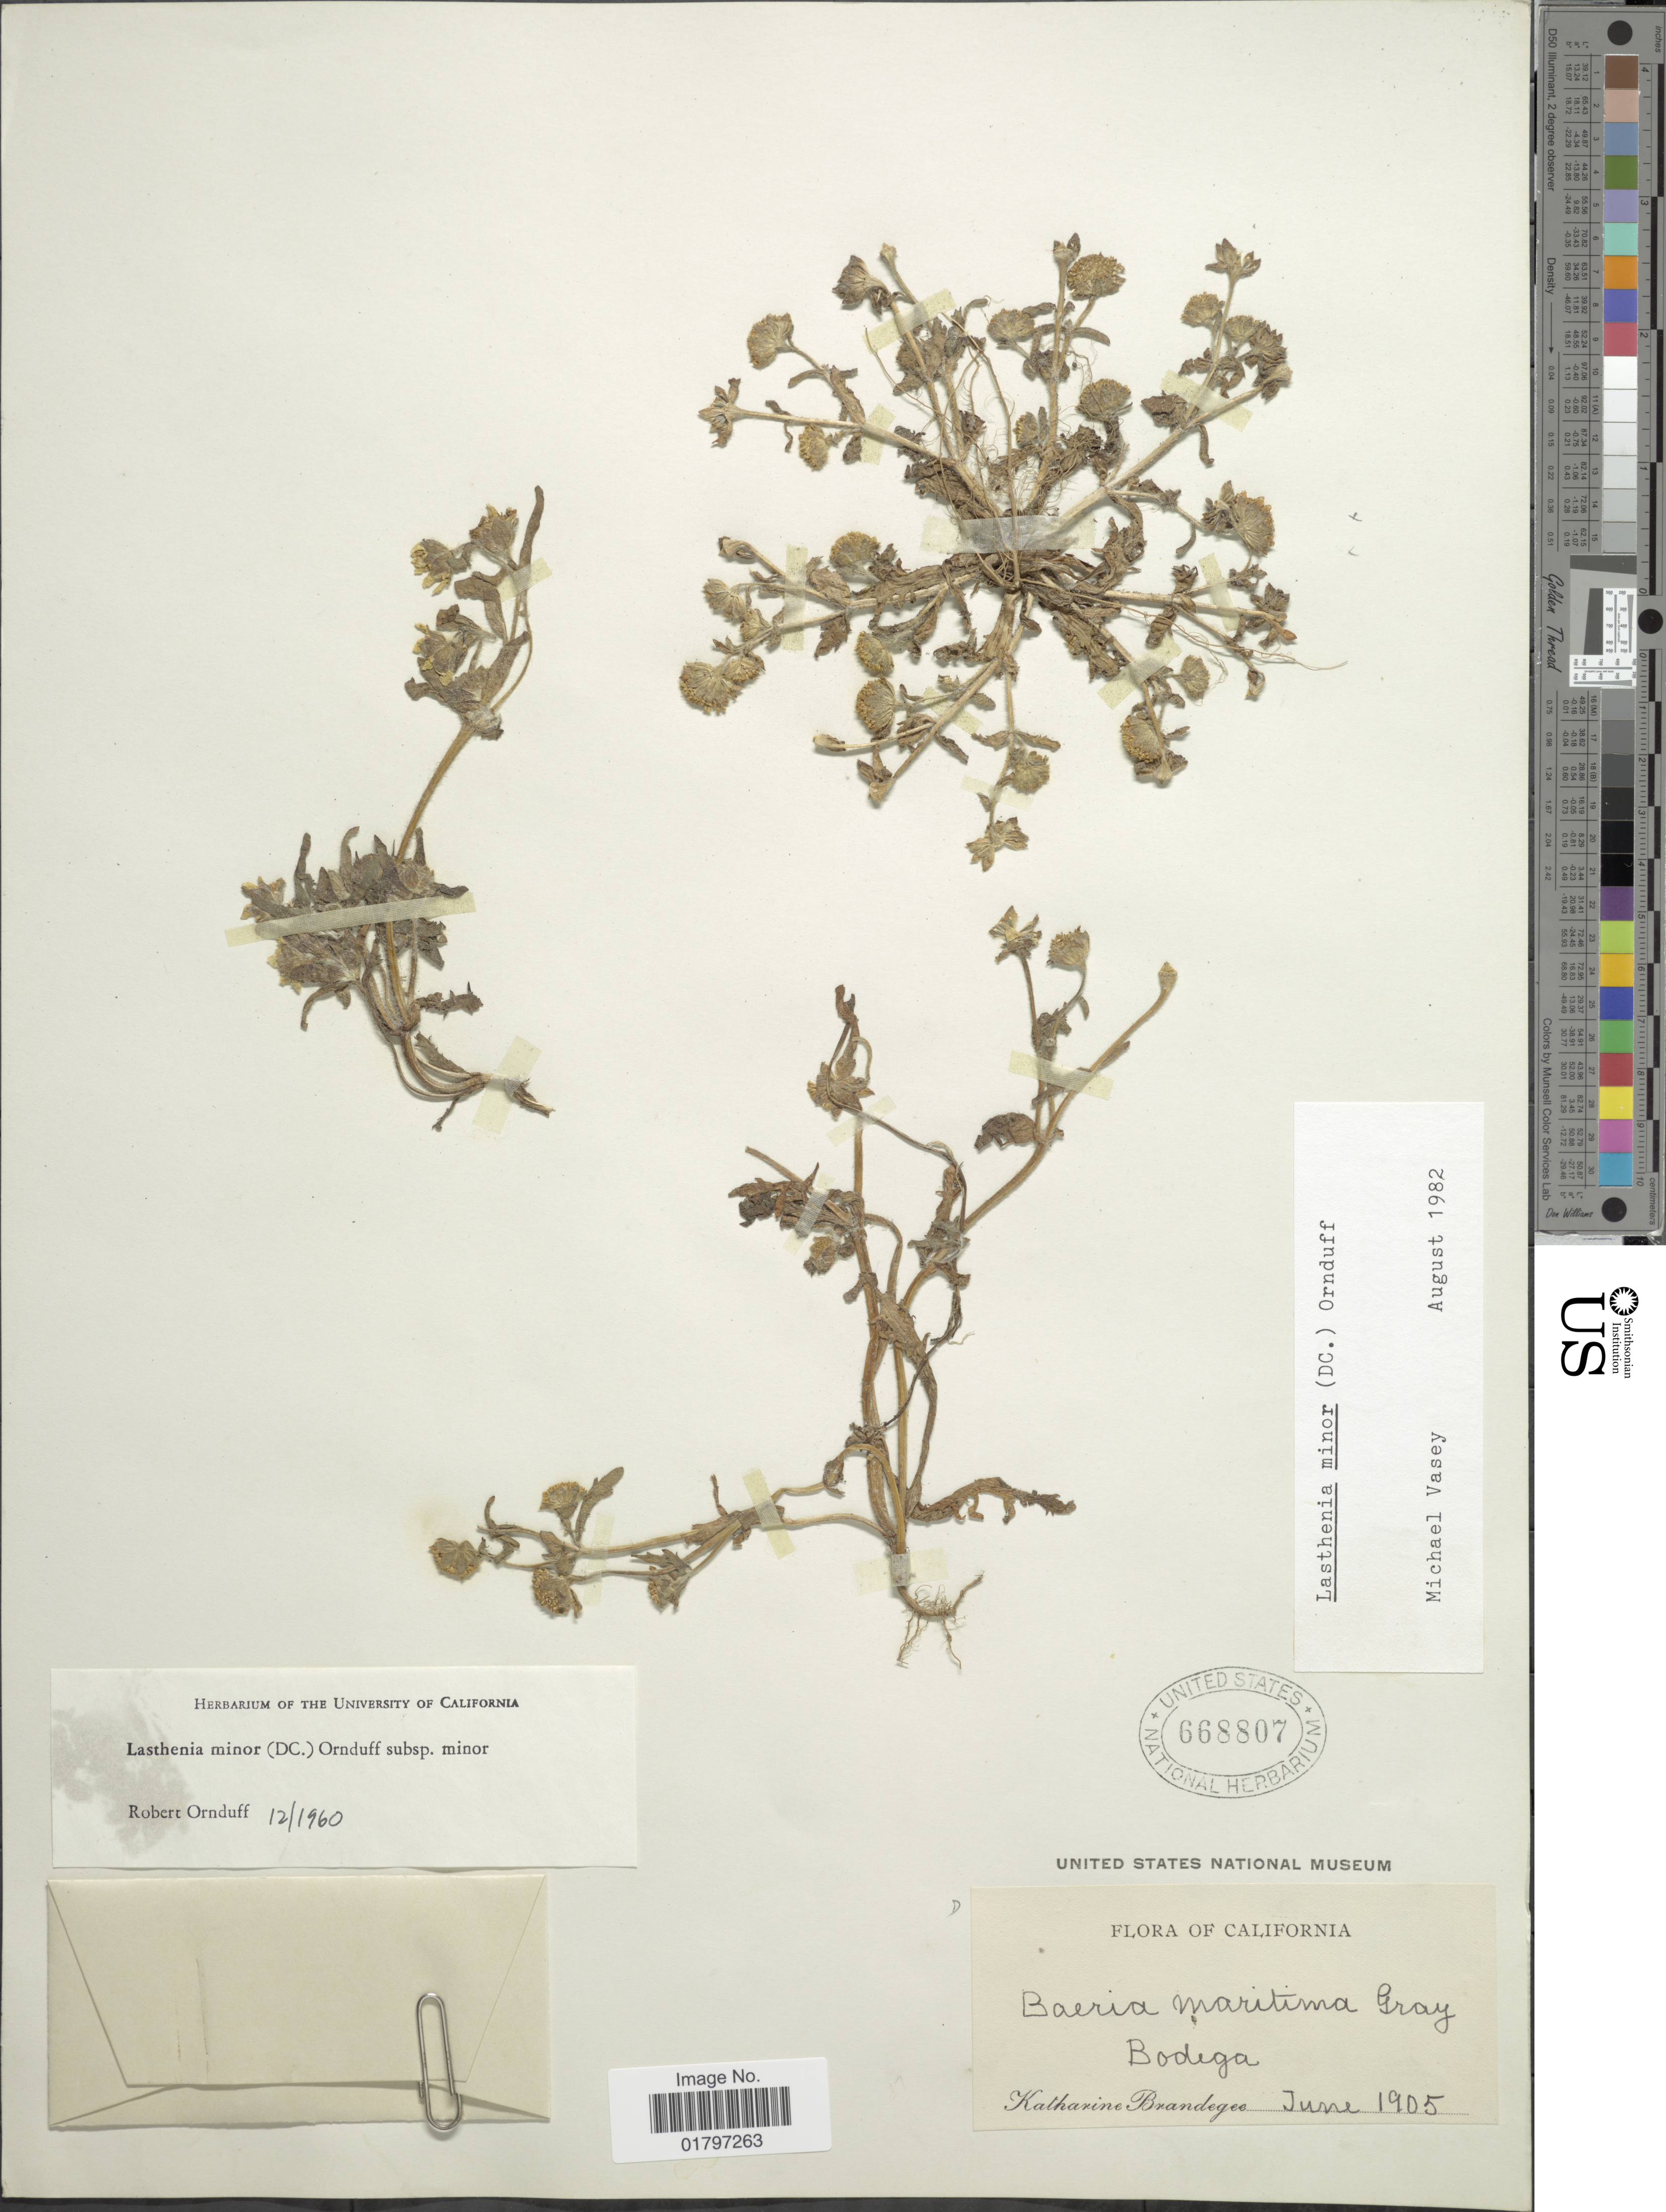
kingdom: Plantae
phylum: Tracheophyta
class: Magnoliopsida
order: Asterales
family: Asteraceae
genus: Lasthenia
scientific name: Lasthenia minor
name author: (DC.) Ornduff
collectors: M. K. Brandegee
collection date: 1905-06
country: United States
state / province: California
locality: Bodega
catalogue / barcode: US 668807